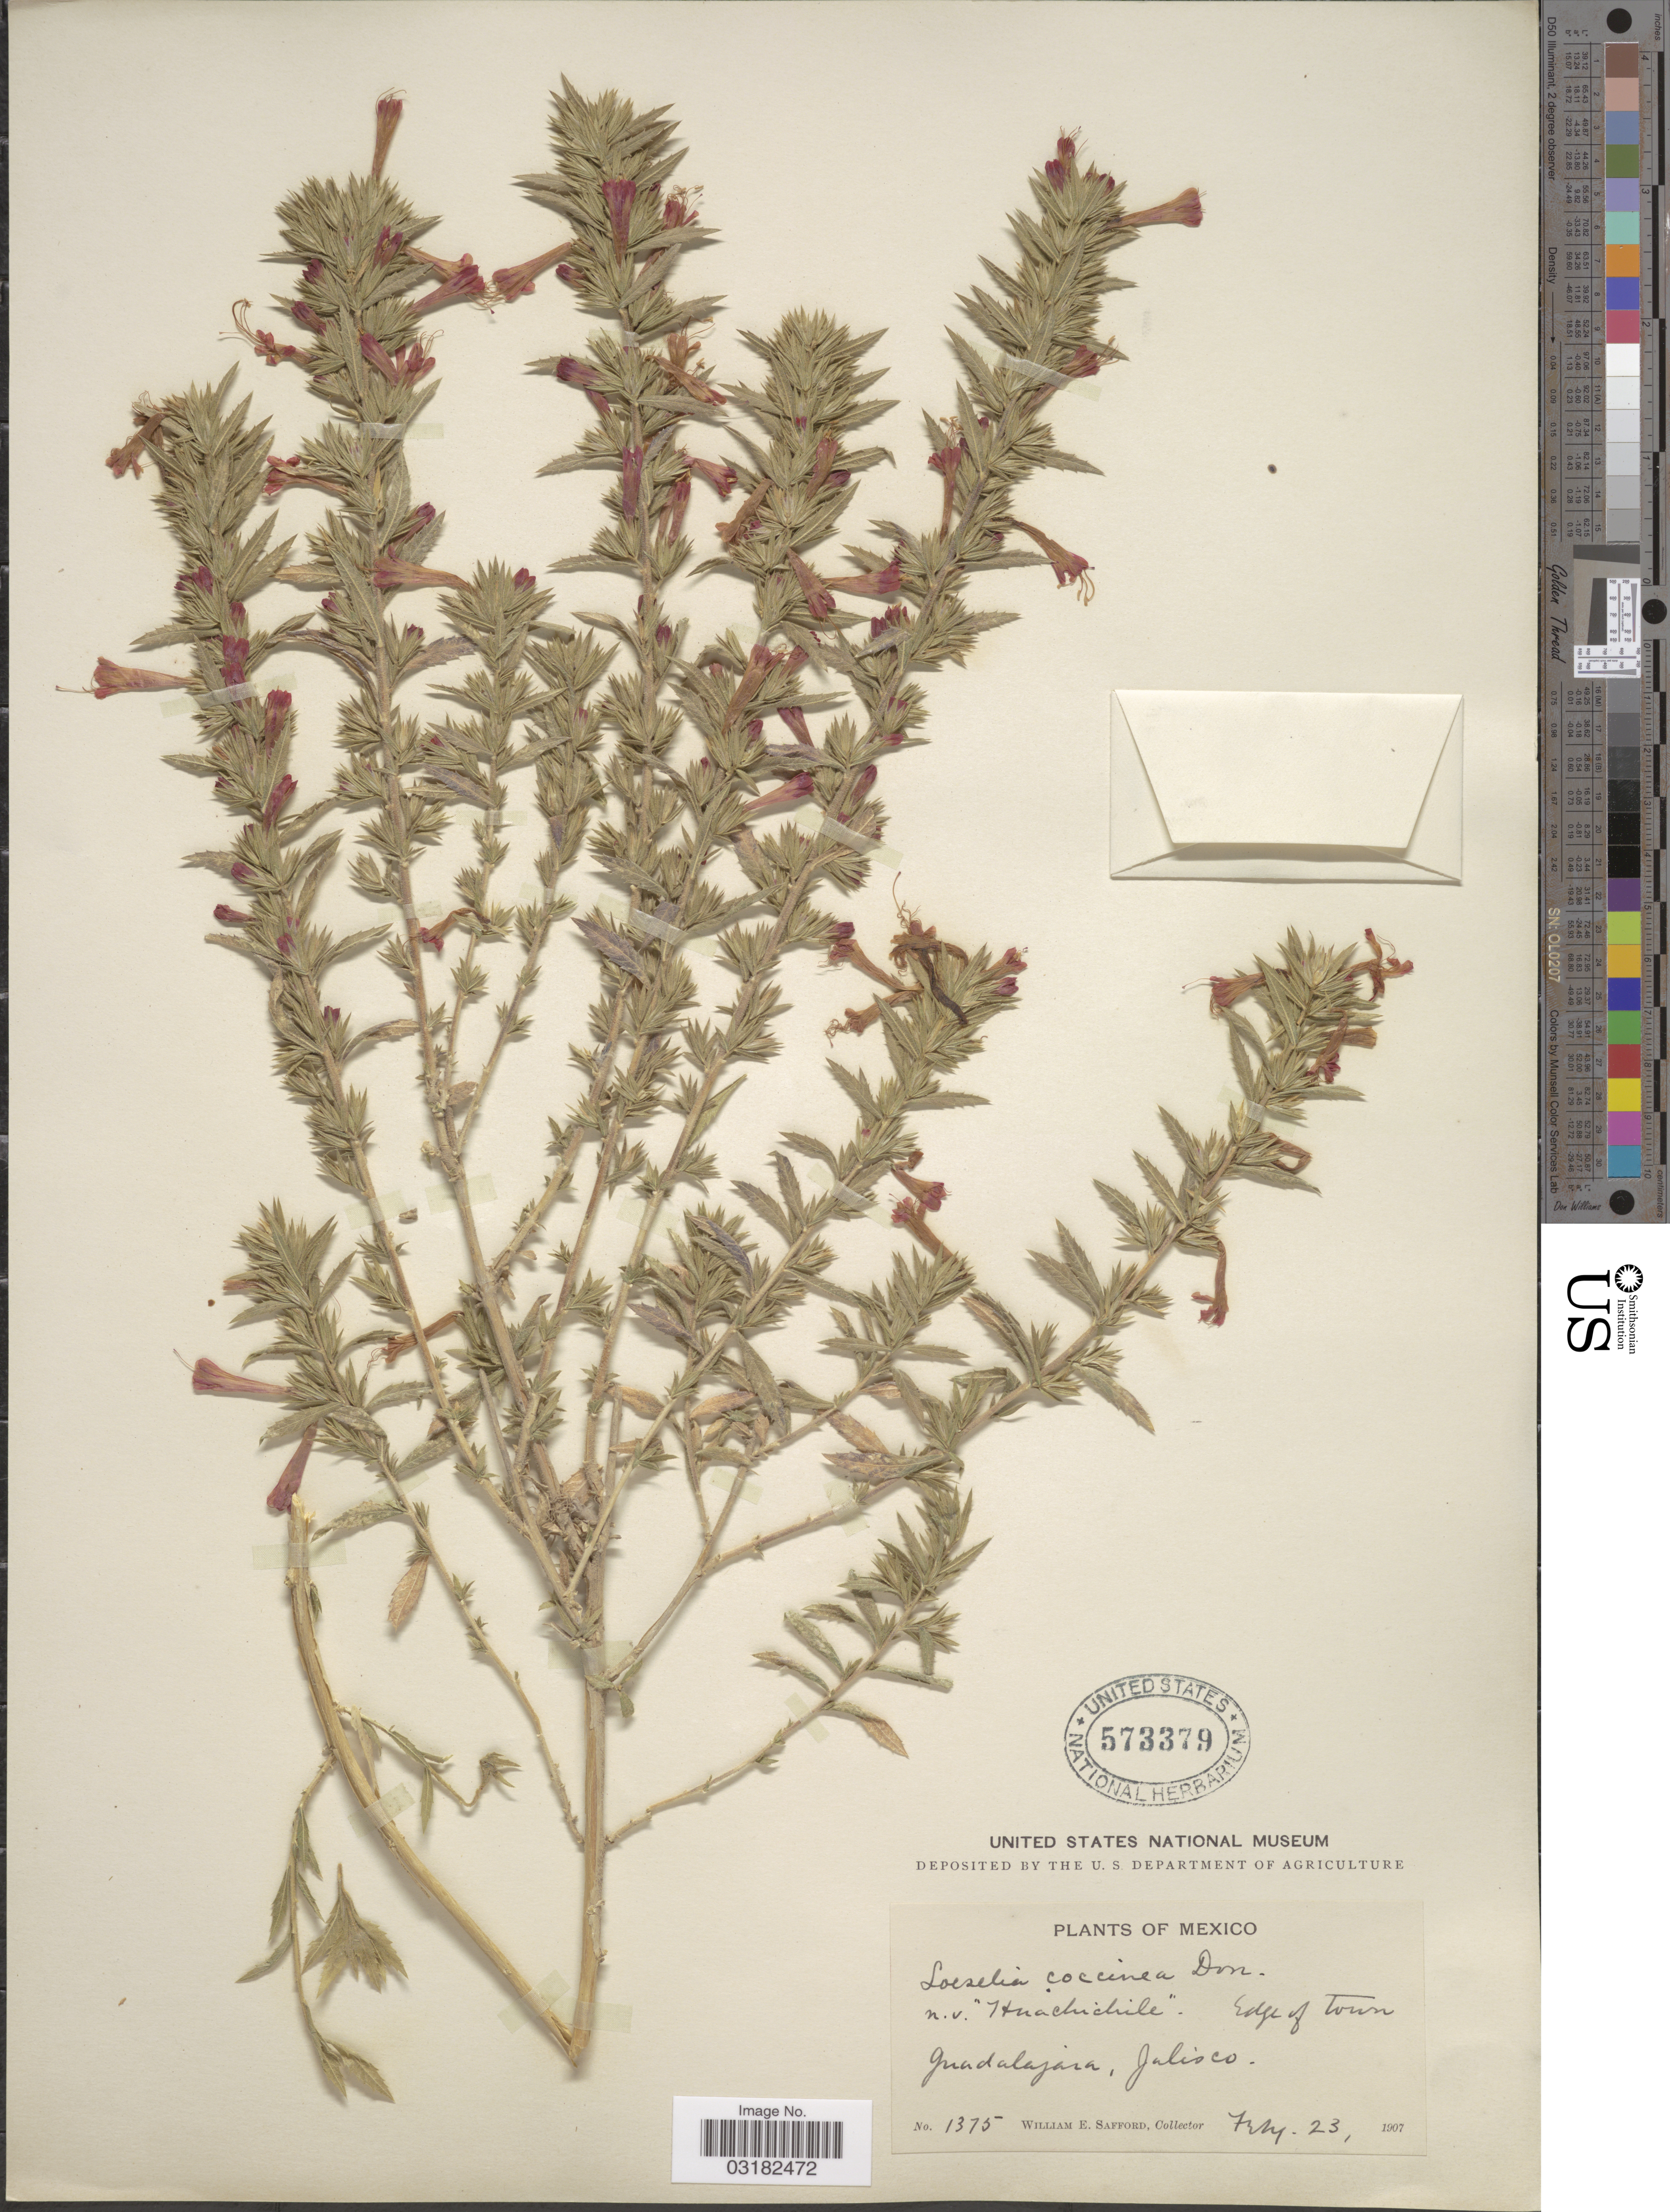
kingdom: Plantae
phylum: Tracheophyta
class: Magnoliopsida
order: Ericales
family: Polemoniaceae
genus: Loeselia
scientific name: Loeselia mexicana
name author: (Lam.) Brand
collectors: W. E. Safford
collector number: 1375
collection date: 1907-02-23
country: Mexico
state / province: Jalisco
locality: Guadalajara.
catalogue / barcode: US 573379